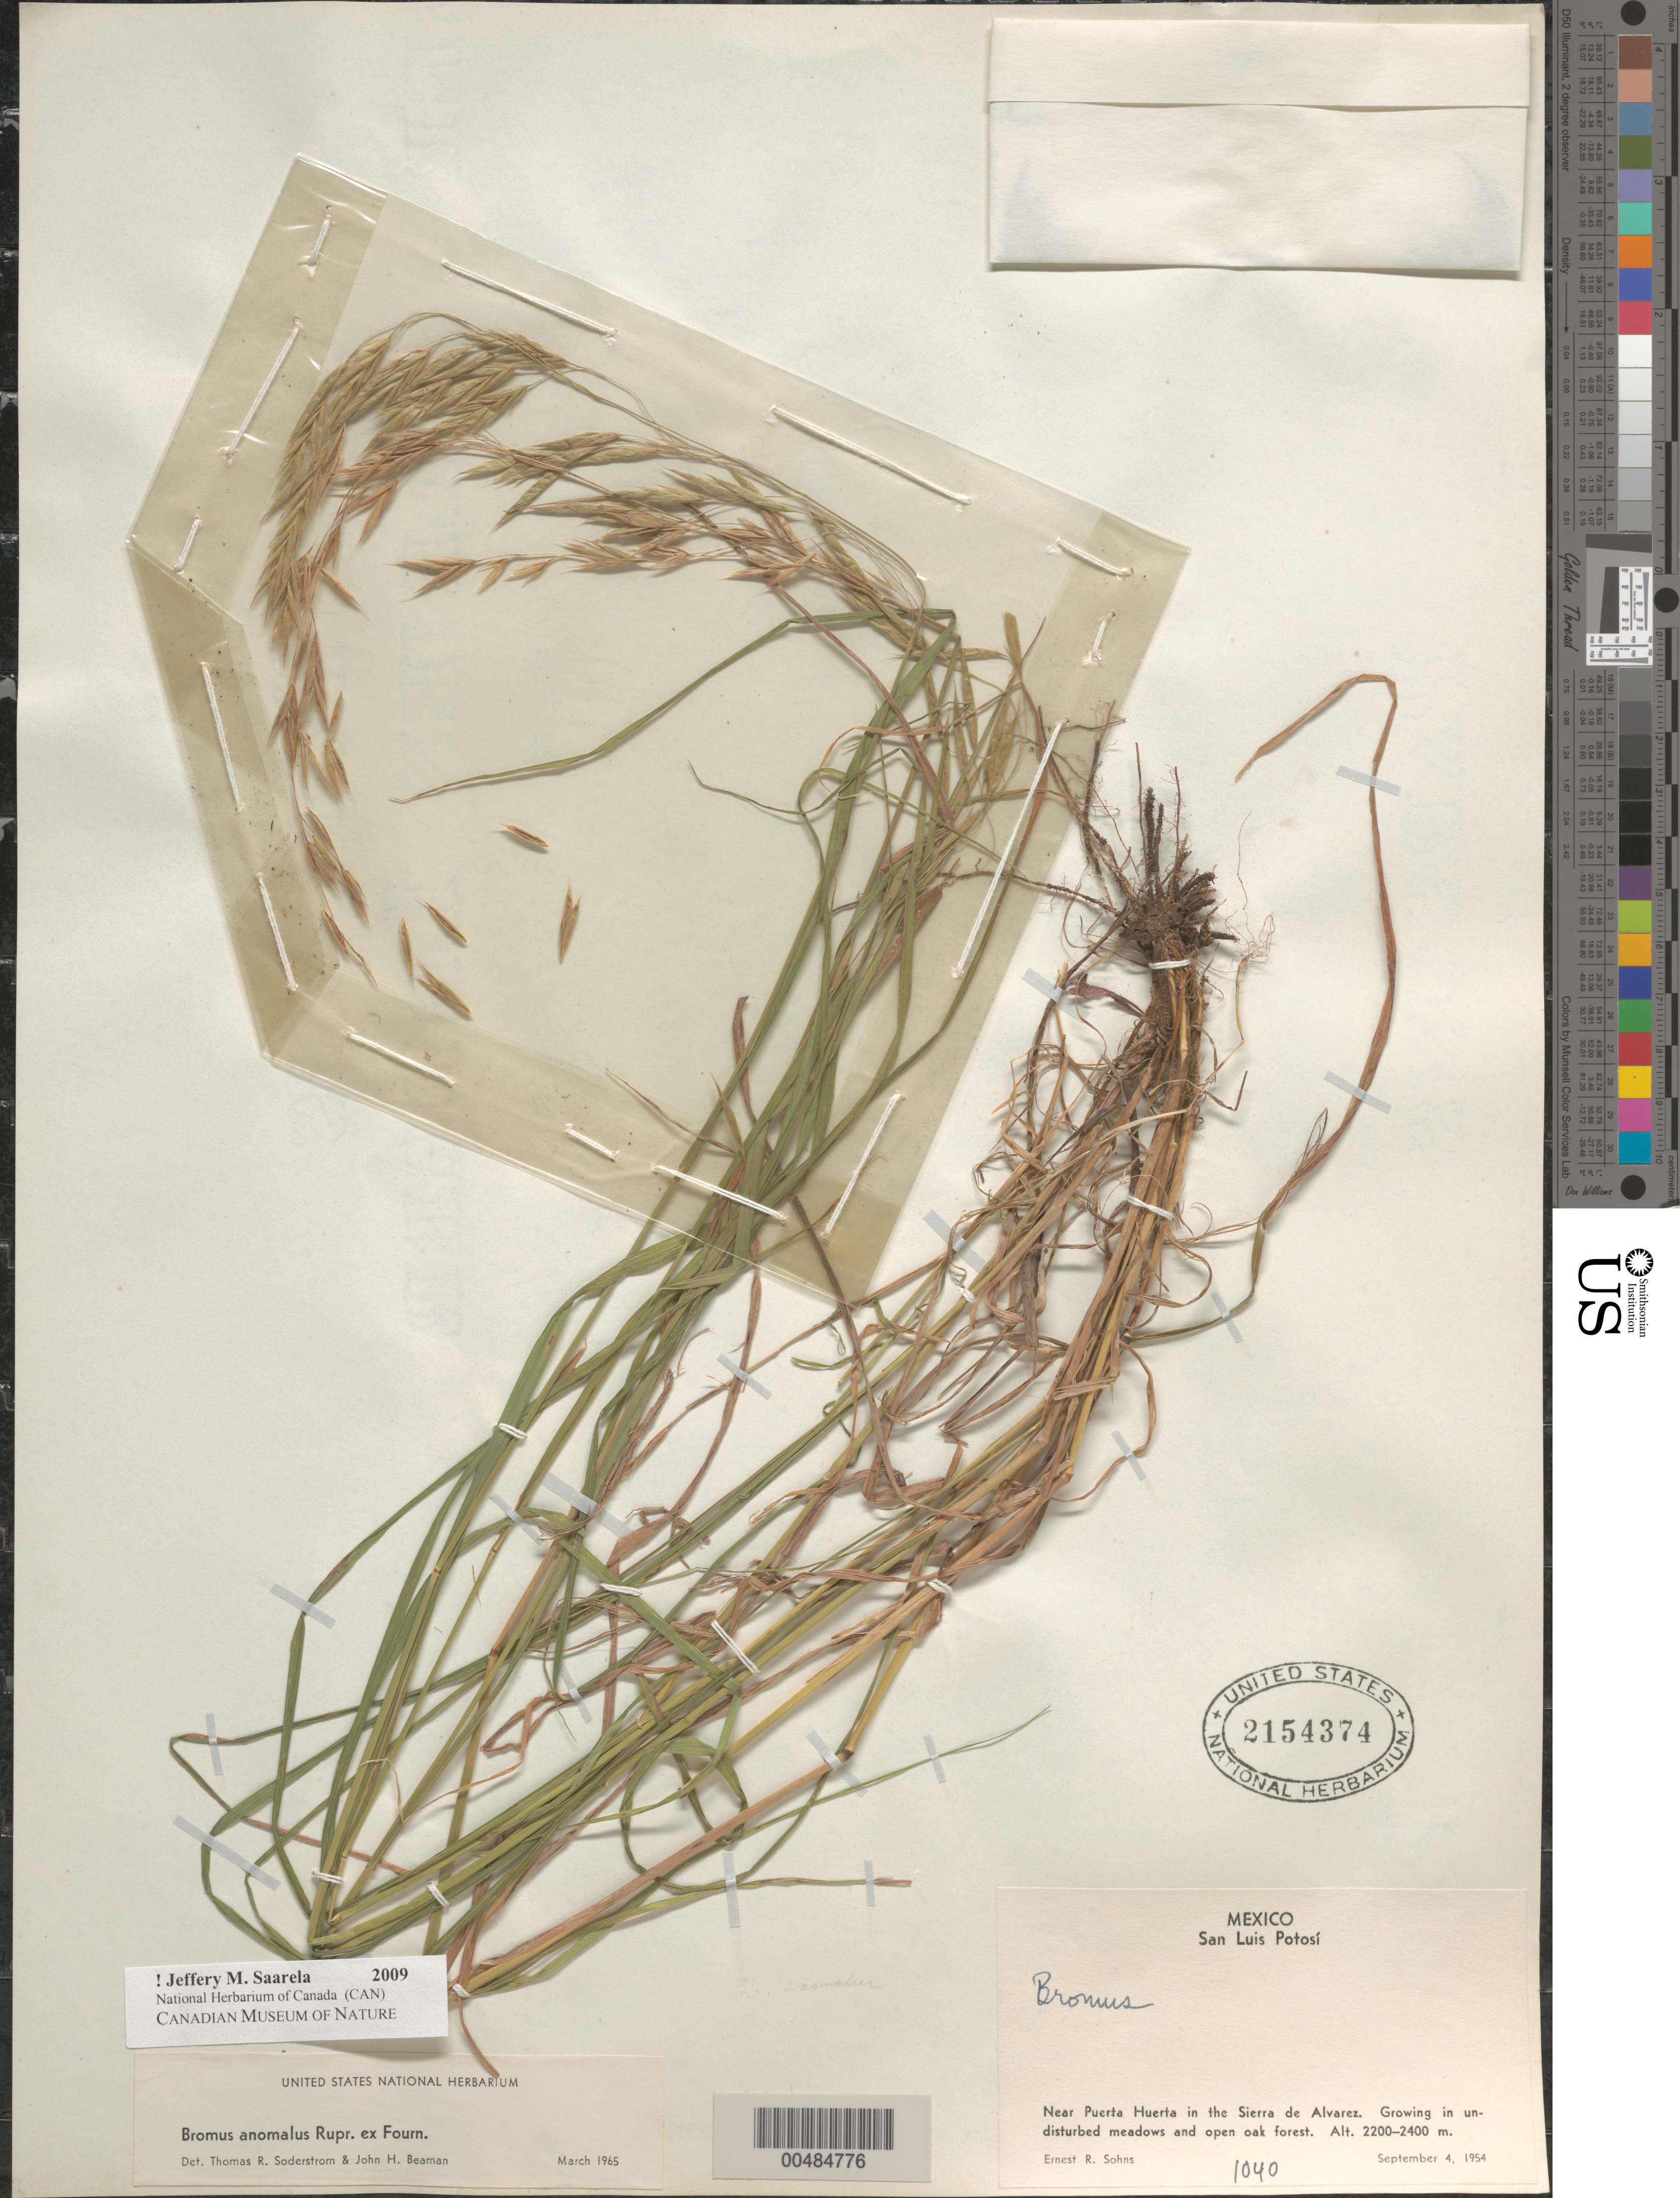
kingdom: Plantae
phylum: Tracheophyta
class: Liliopsida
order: Poales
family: Poaceae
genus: Bromus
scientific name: Bromus anomalus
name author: Rupr. ex E. Fourn.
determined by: Soderstrom, T. R.; Beaman, J. H.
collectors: E. R. Sohns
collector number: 1040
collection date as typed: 4 Sep 1954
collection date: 1954-09-04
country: Mexico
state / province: San Luis Potosi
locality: Near Puerta Huerta in the Sierra de Alvarez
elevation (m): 2200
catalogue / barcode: US 2154374